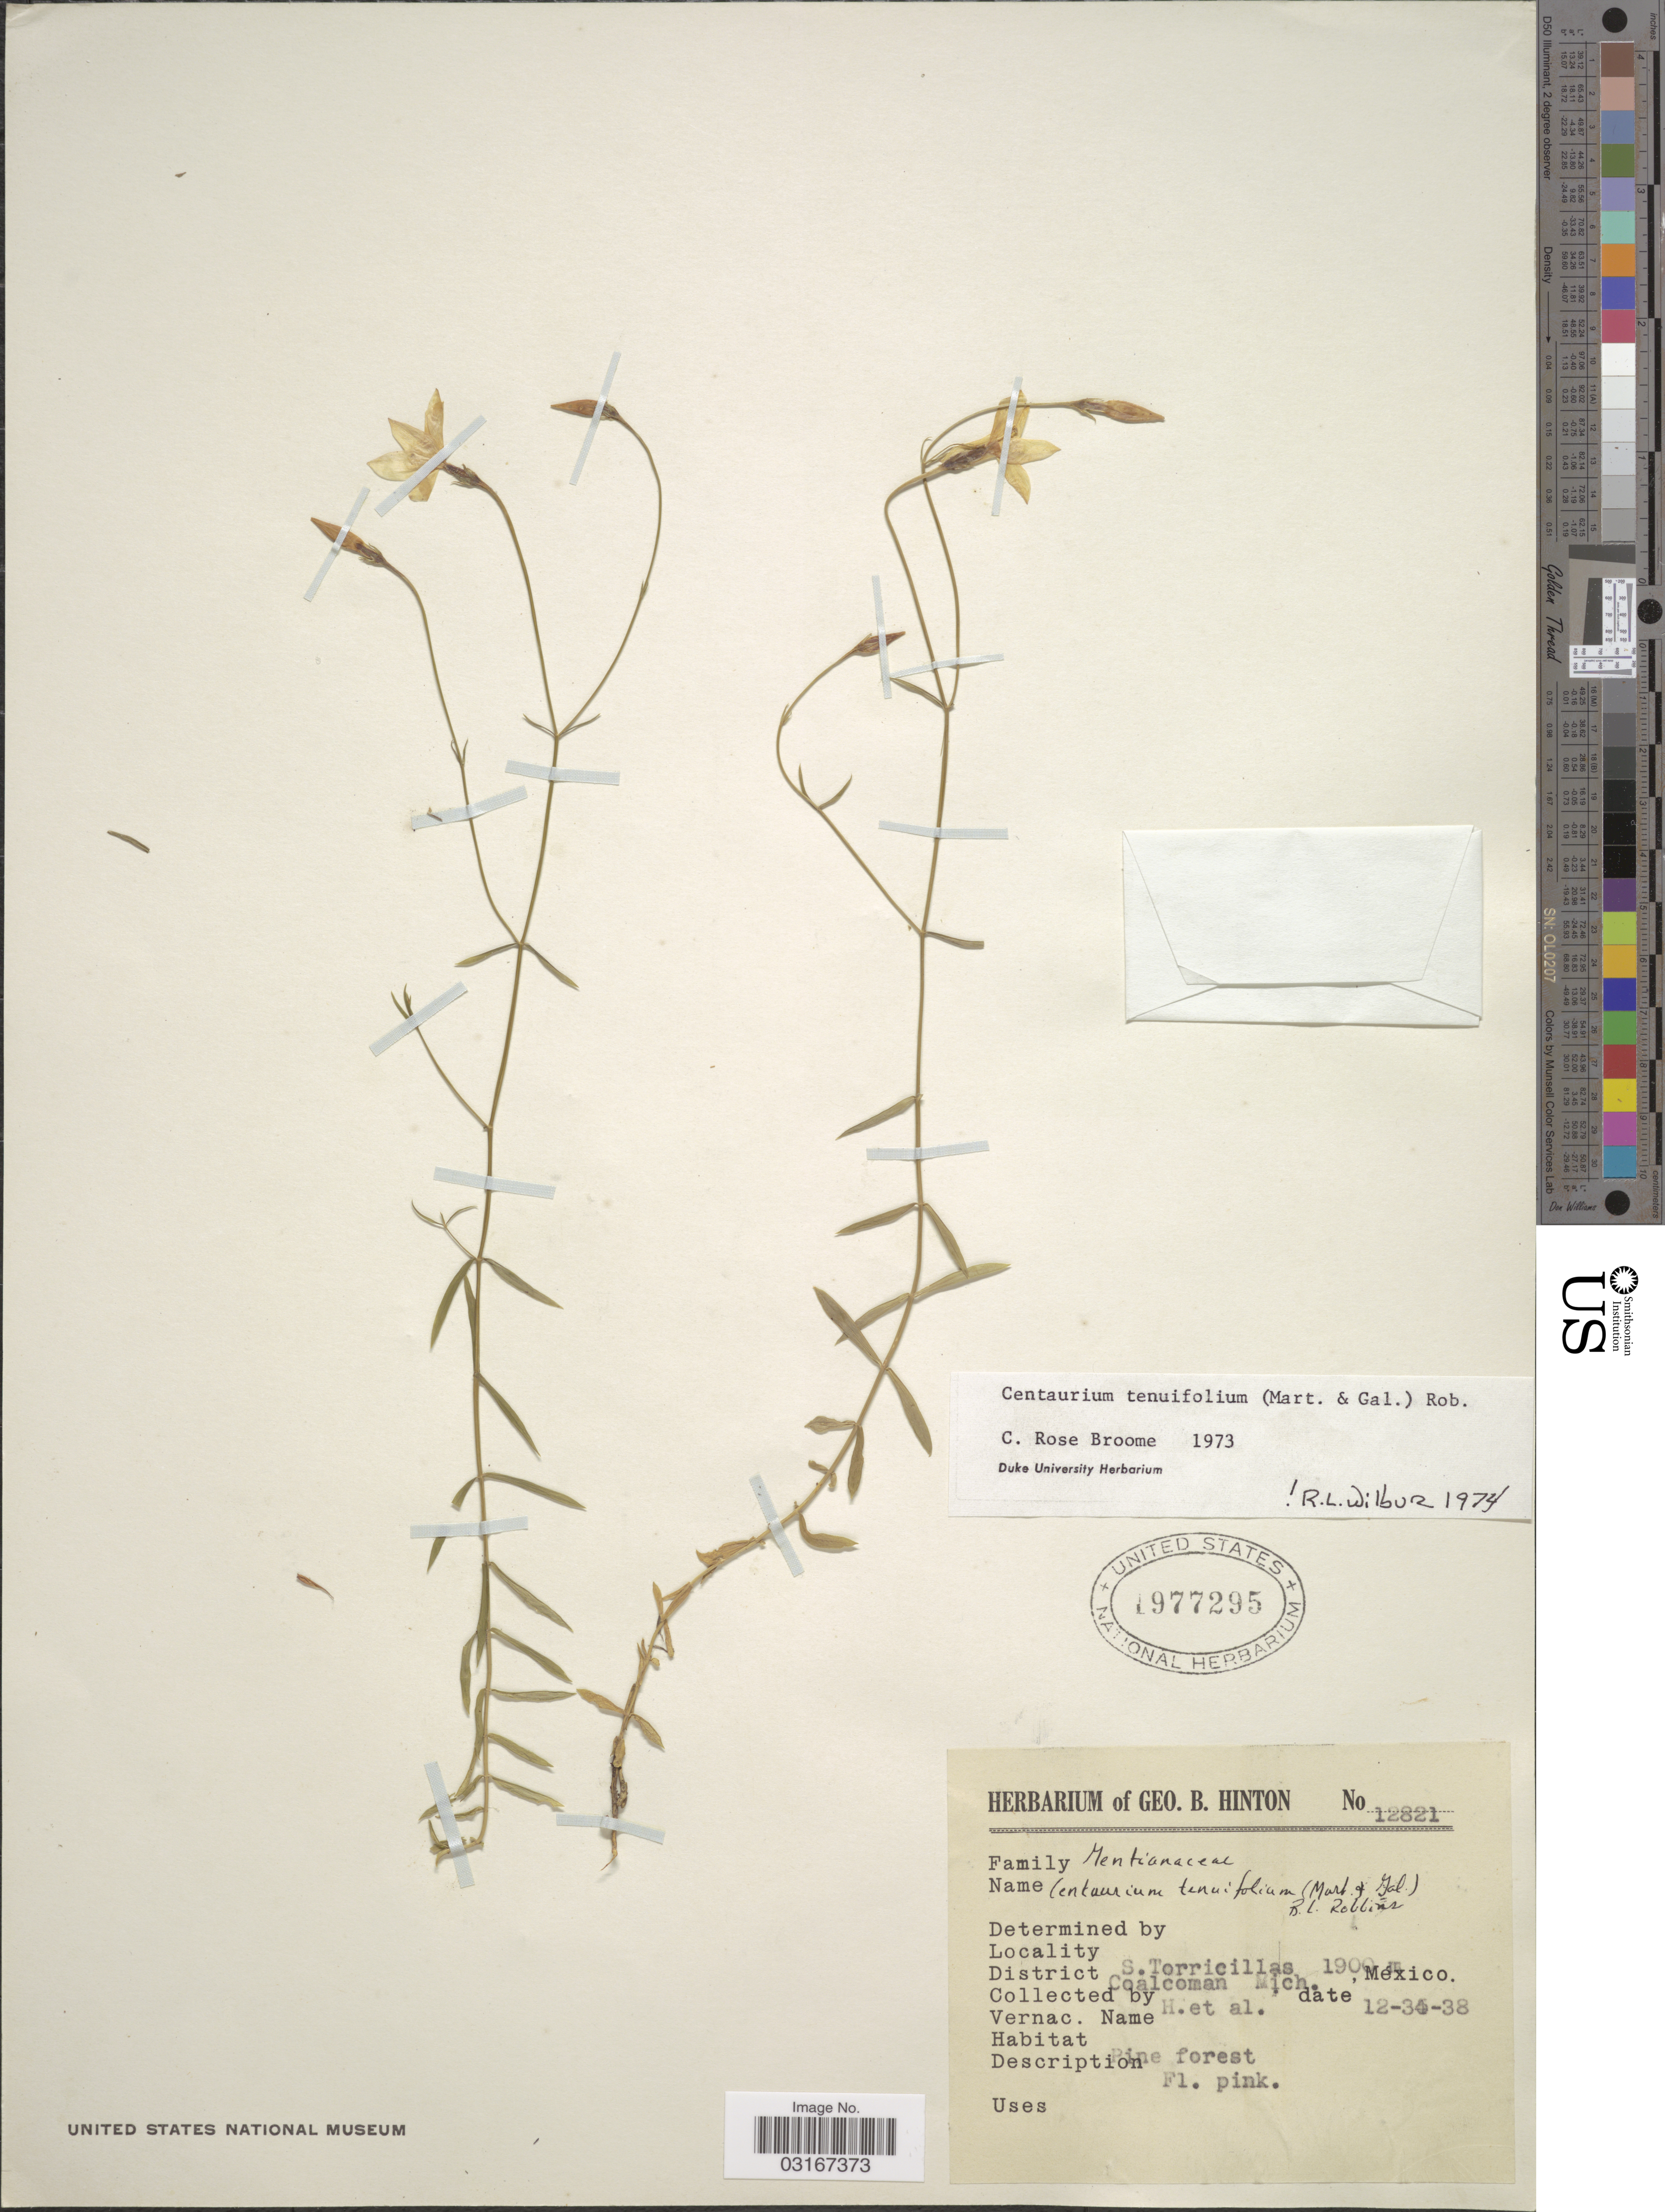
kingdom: Plantae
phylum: Tracheophyta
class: Magnoliopsida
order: Gentianales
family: Gentianaceae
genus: Centaurium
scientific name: Centaurium tenuifolium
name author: (M. Martens) B.L. Rob.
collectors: G. B. Hinton & et al.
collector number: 12821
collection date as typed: Transcribed d/m/y: 30/12/38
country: Mexico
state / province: Michoacán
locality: S. Torricillas, District Coalcoman.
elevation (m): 1900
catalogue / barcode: US 1977295